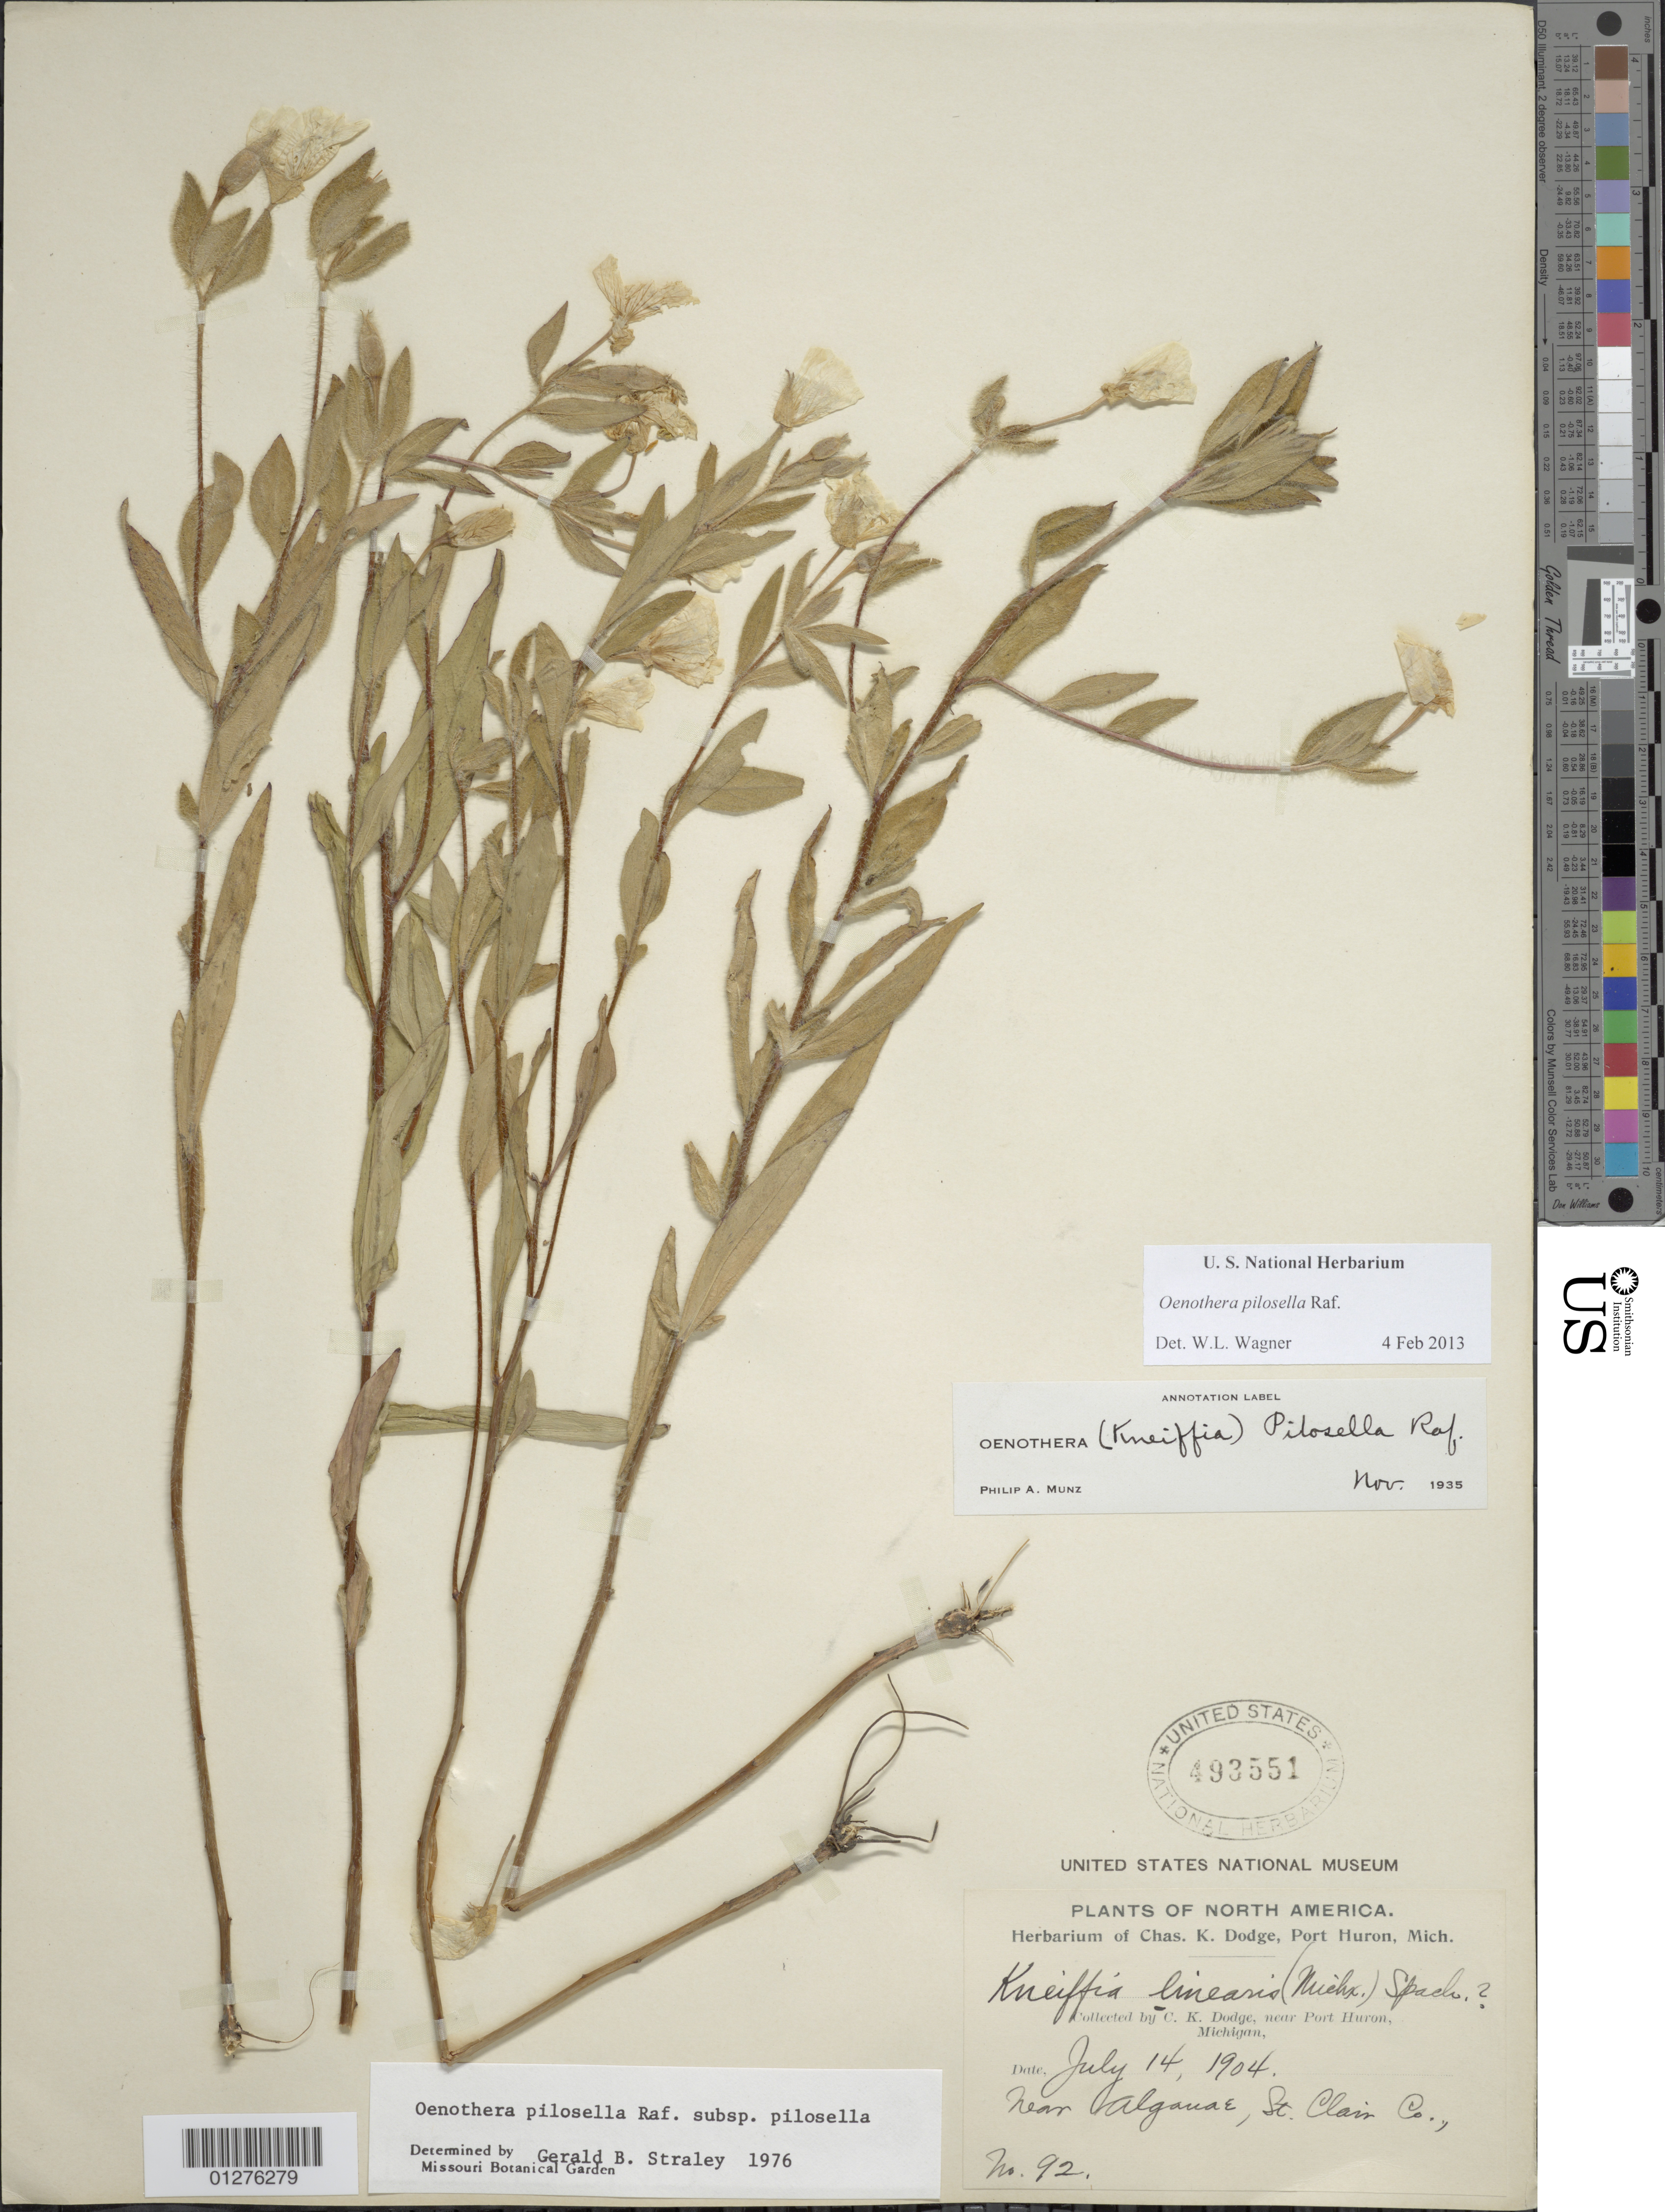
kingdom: Plantae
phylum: Tracheophyta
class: Magnoliopsida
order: Myrtales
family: Onagraceae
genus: Oenothera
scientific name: Oenothera pilosella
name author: Raf.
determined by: Wagner, W. L., (BOT), Smithsonian Institution - National Museum of Natural History (UNITED STATES)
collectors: C. K. Dodge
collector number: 92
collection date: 1904-07-14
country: United States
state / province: Michigan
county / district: Saint Clair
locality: Algonac.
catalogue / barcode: US 493551